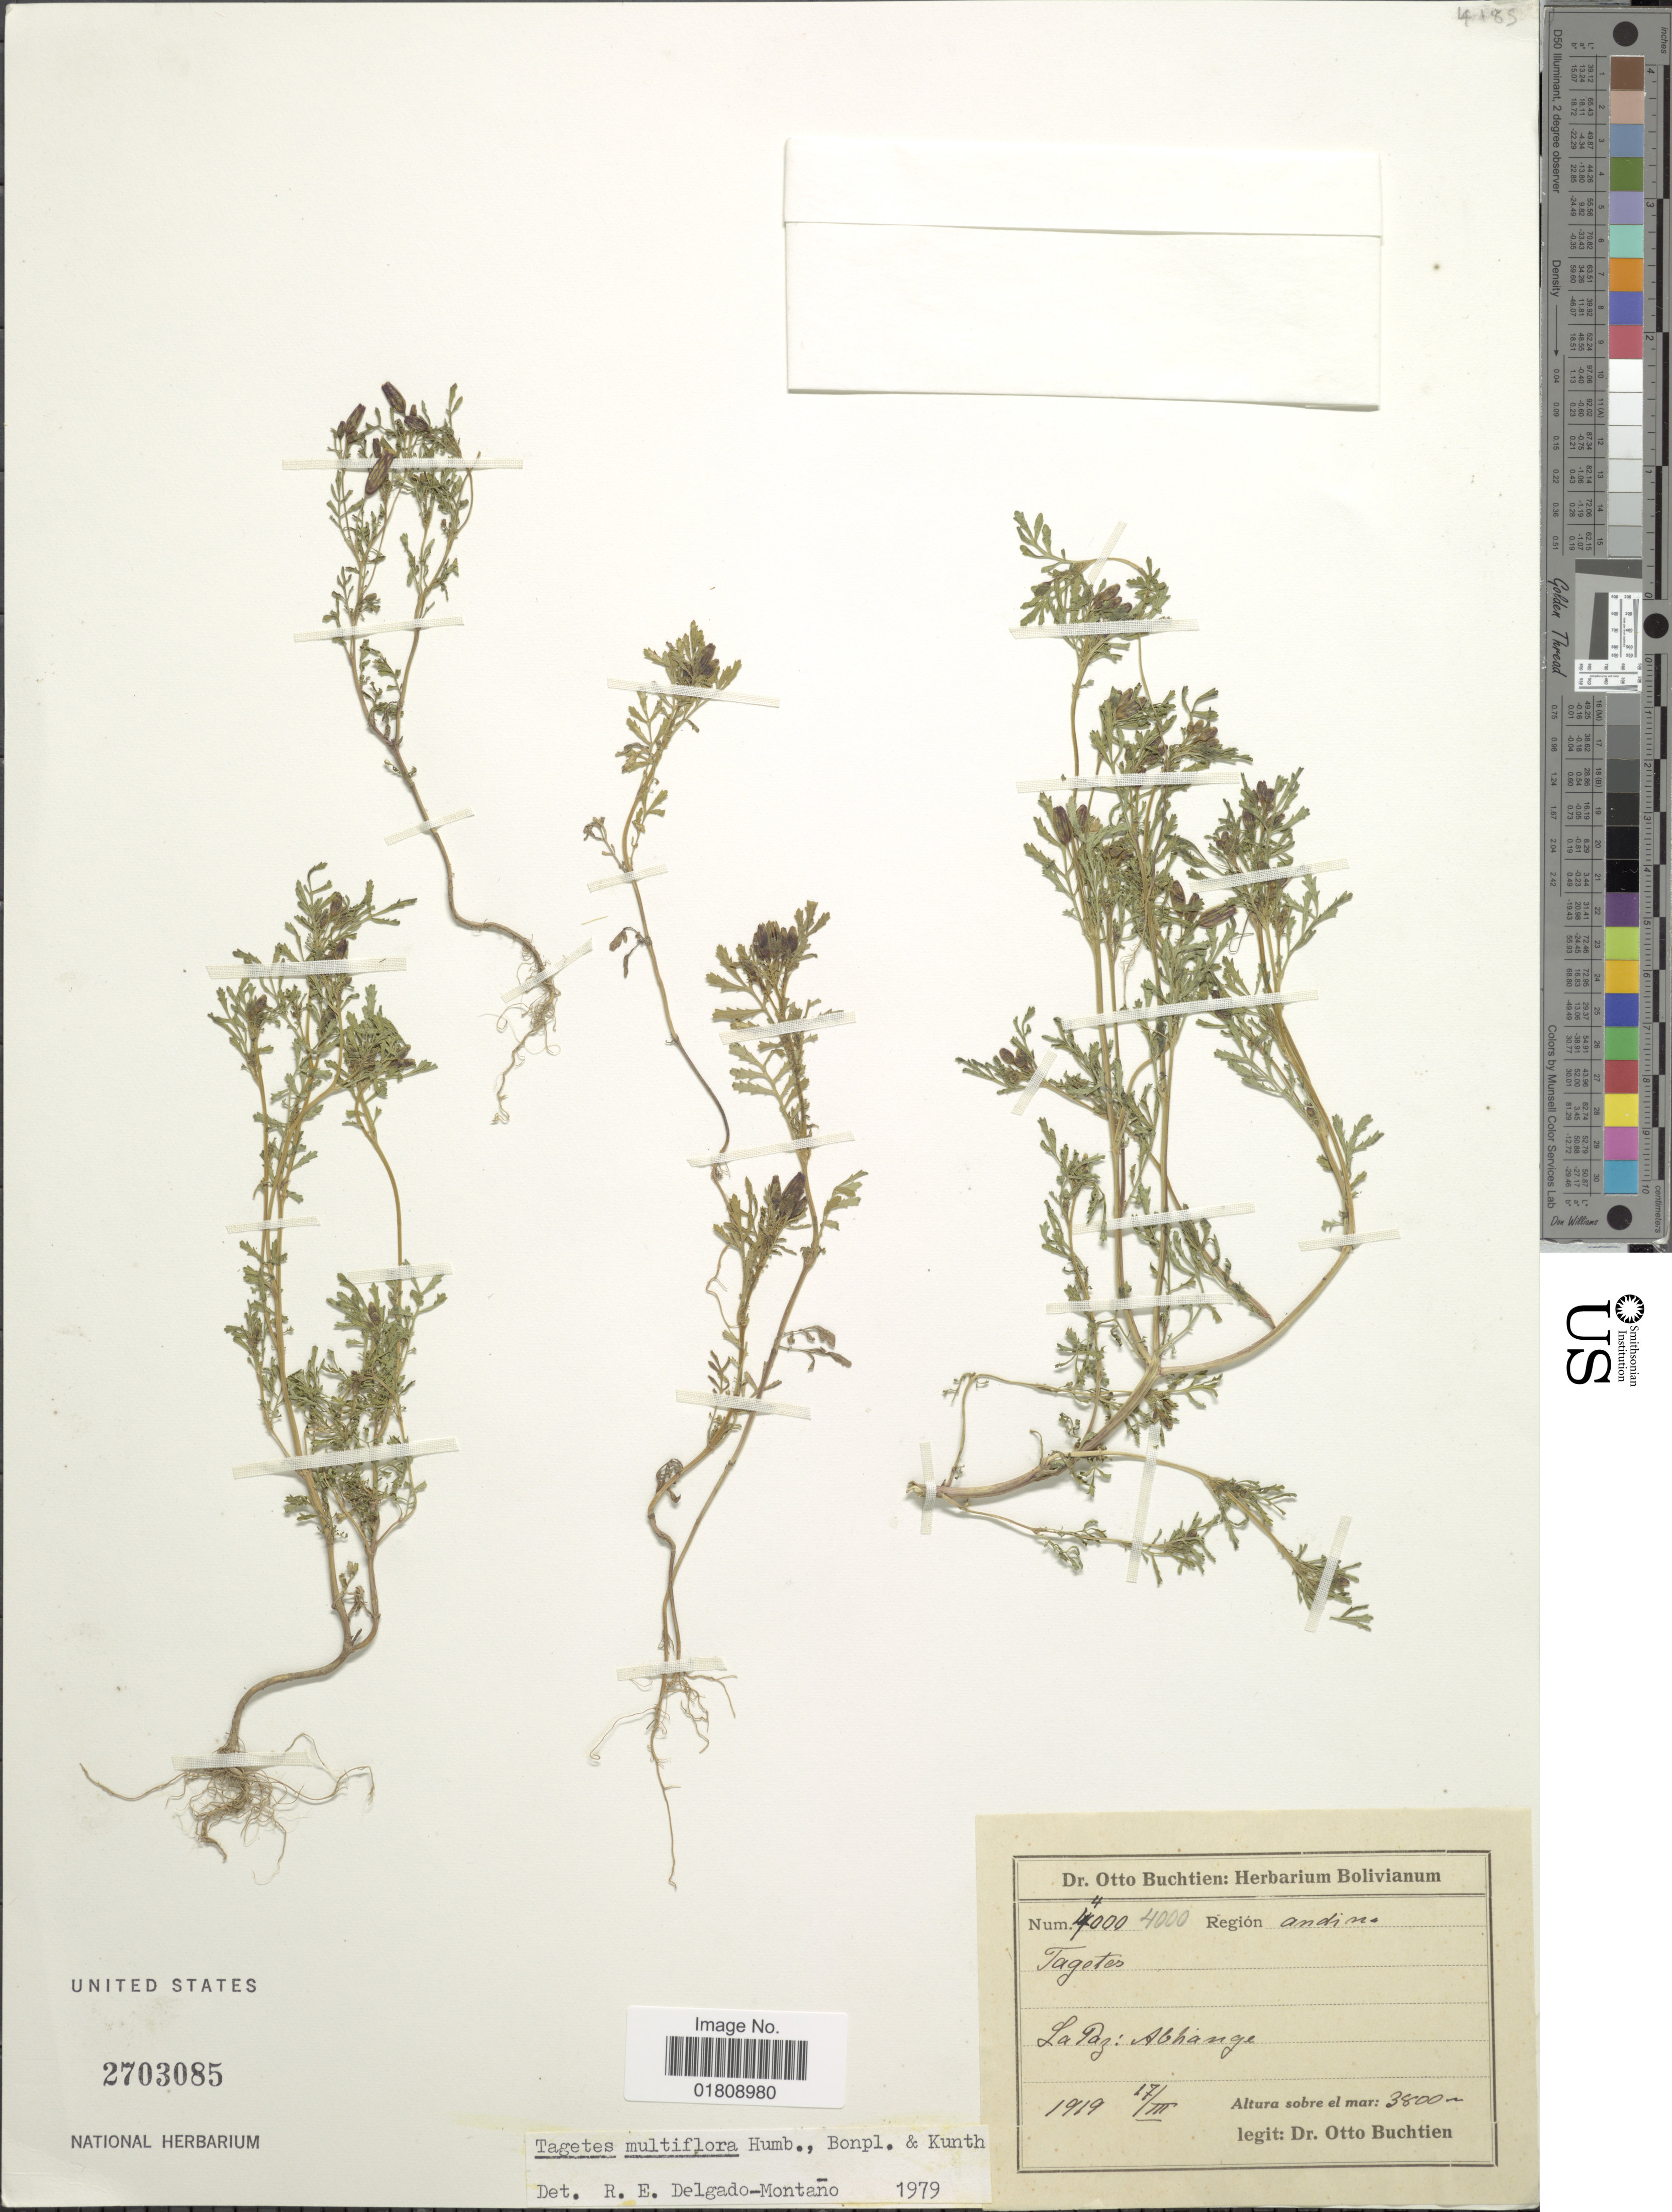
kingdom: Plantae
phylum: Tracheophyta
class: Magnoliopsida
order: Asterales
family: Asteraceae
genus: Tagetes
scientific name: Tagetes multiflora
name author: Kunth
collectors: O. Buchtien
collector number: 4000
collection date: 1919-03-17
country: Bolivia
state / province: La Paz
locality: Abhange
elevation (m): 3800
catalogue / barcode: US 2703085